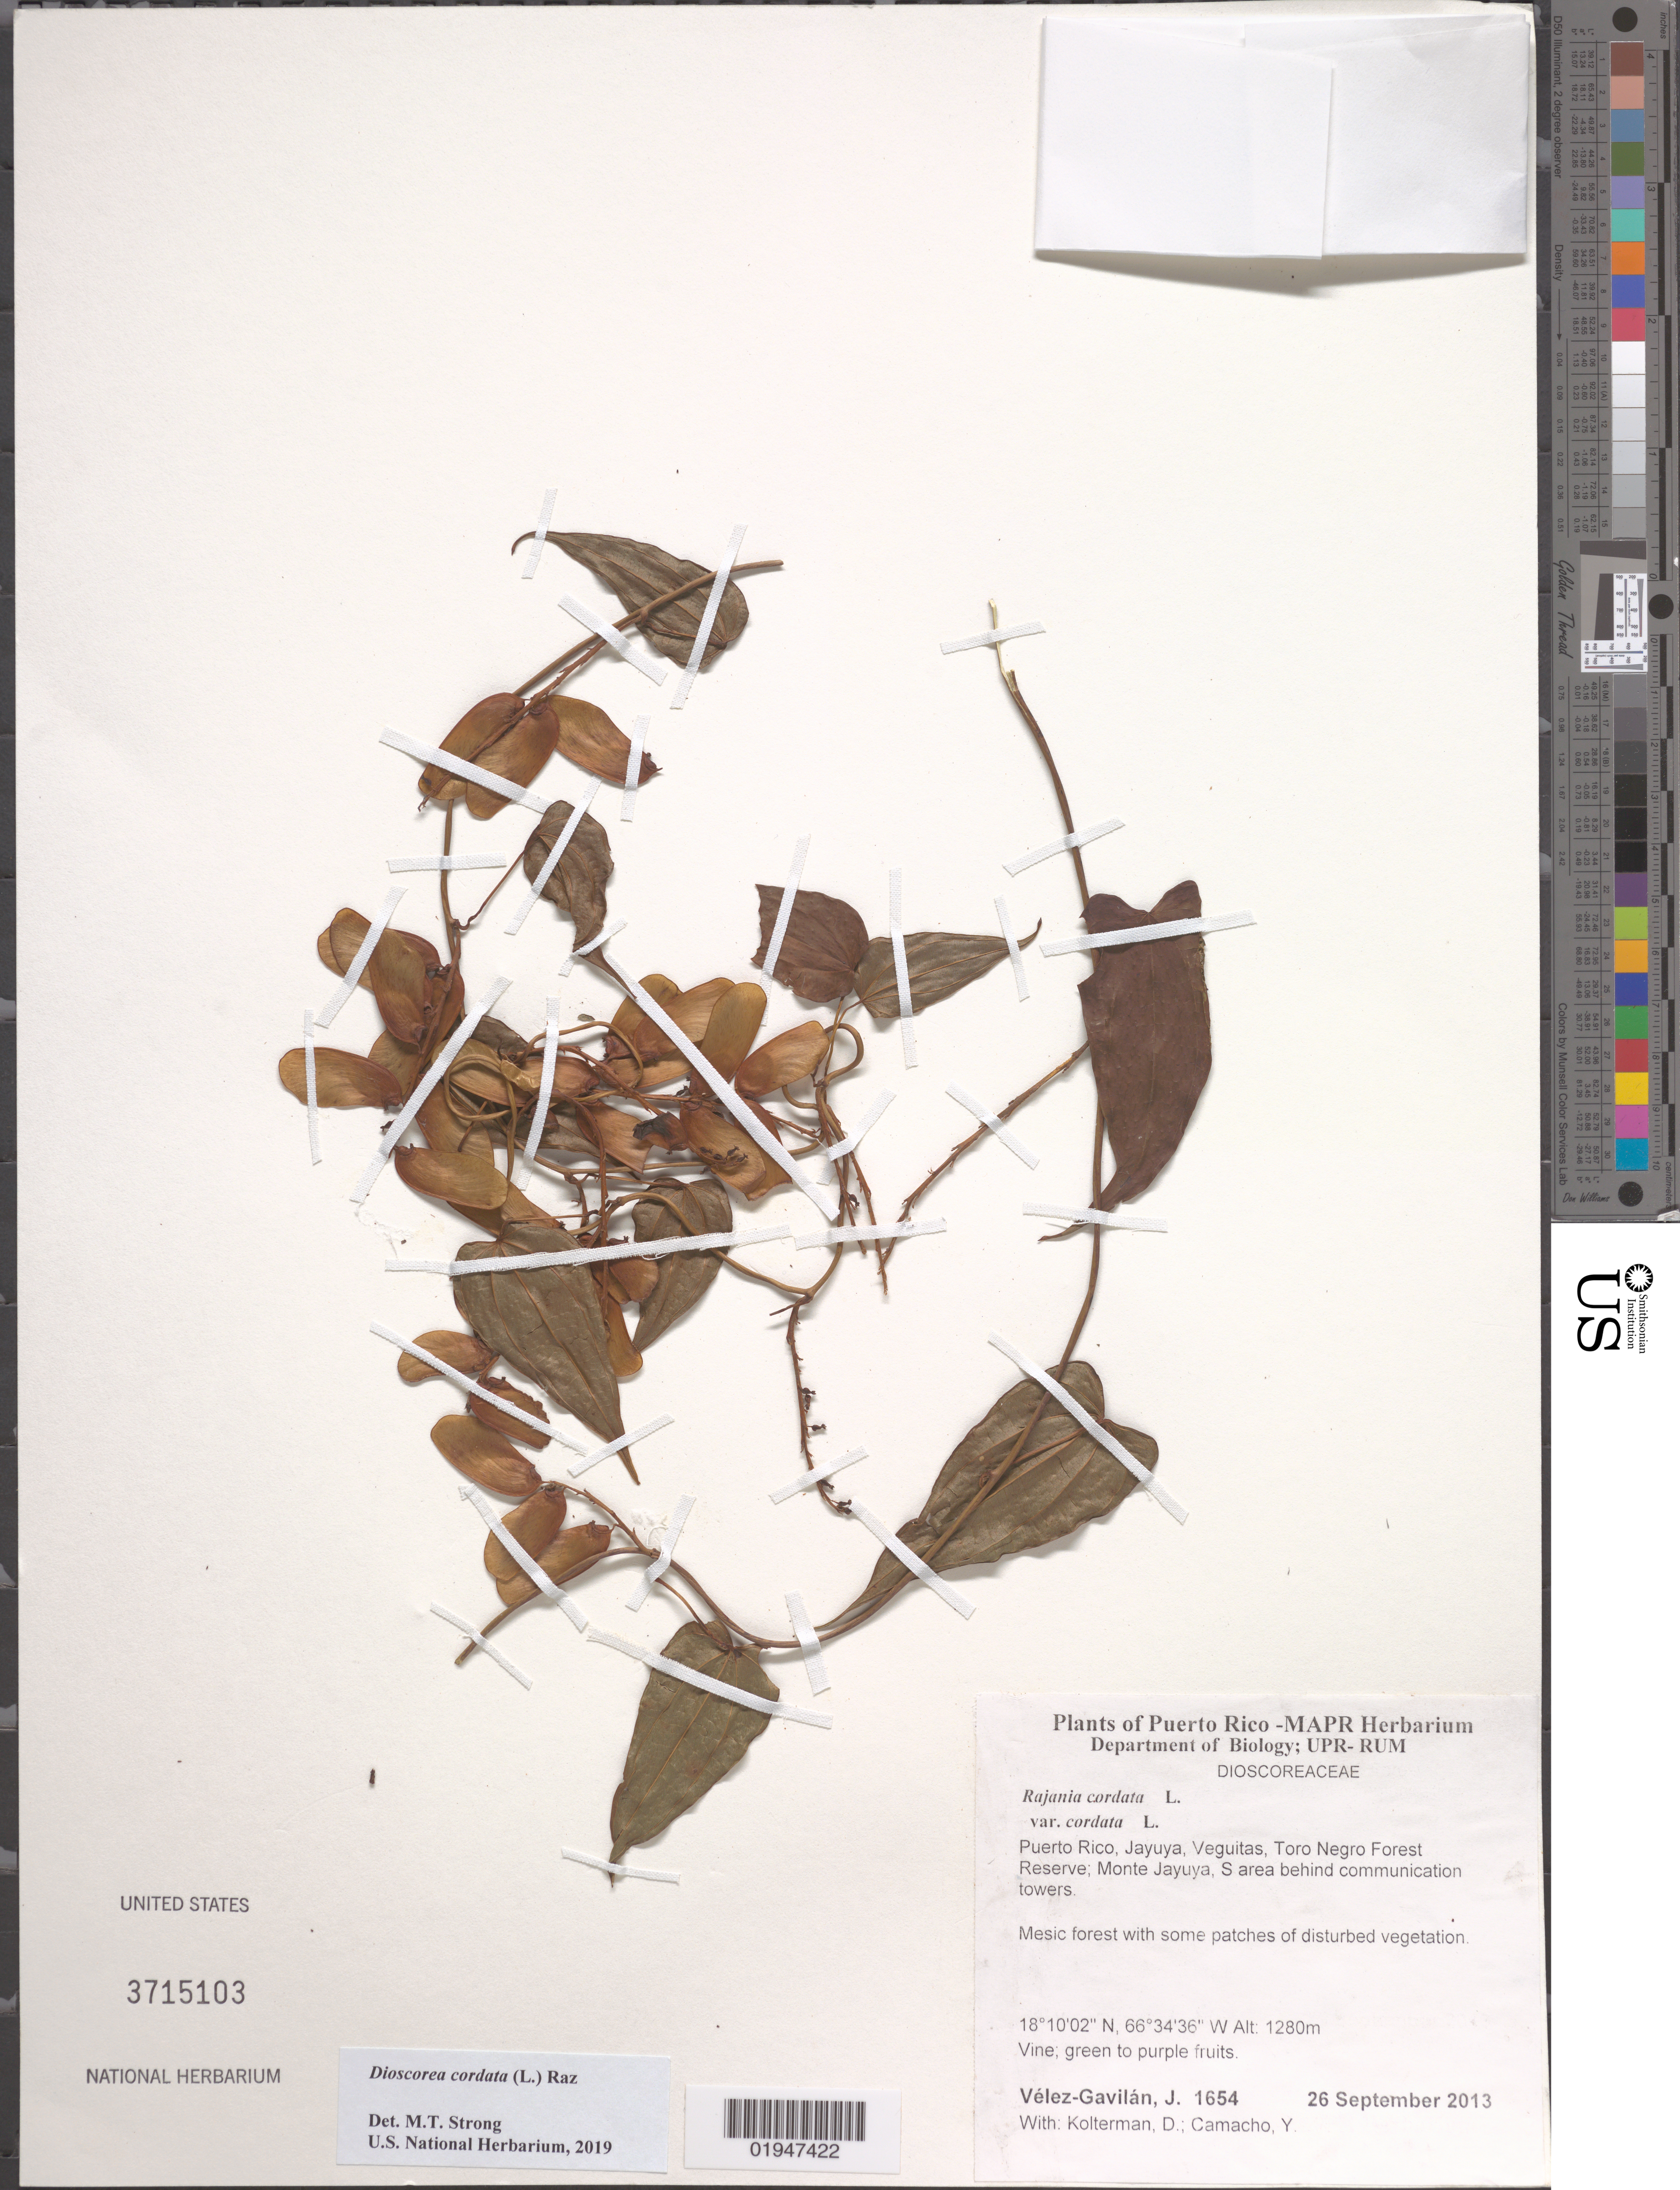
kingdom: Plantae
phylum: Tracheophyta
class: Liliopsida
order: Dioscoreales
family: Dioscoreaceae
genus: Dioscorea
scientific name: Dioscorea cordata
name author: (L.) Raz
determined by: Strong, M. T., (US), Smithsonian Institution - National Museum of Natural History (UNITED STATES)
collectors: J. Vélez-Gavilán, D. Kolterman & Y. Camacho-López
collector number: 1654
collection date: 2013-09-26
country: Puerto Rico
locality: Jayuya, Veguitas, Toro Negro Forest Reserve; Monte Jayuya, S area behind communication towers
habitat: Mesic forest with some patches of disturbed vegetation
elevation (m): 1280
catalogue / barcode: US 3715103